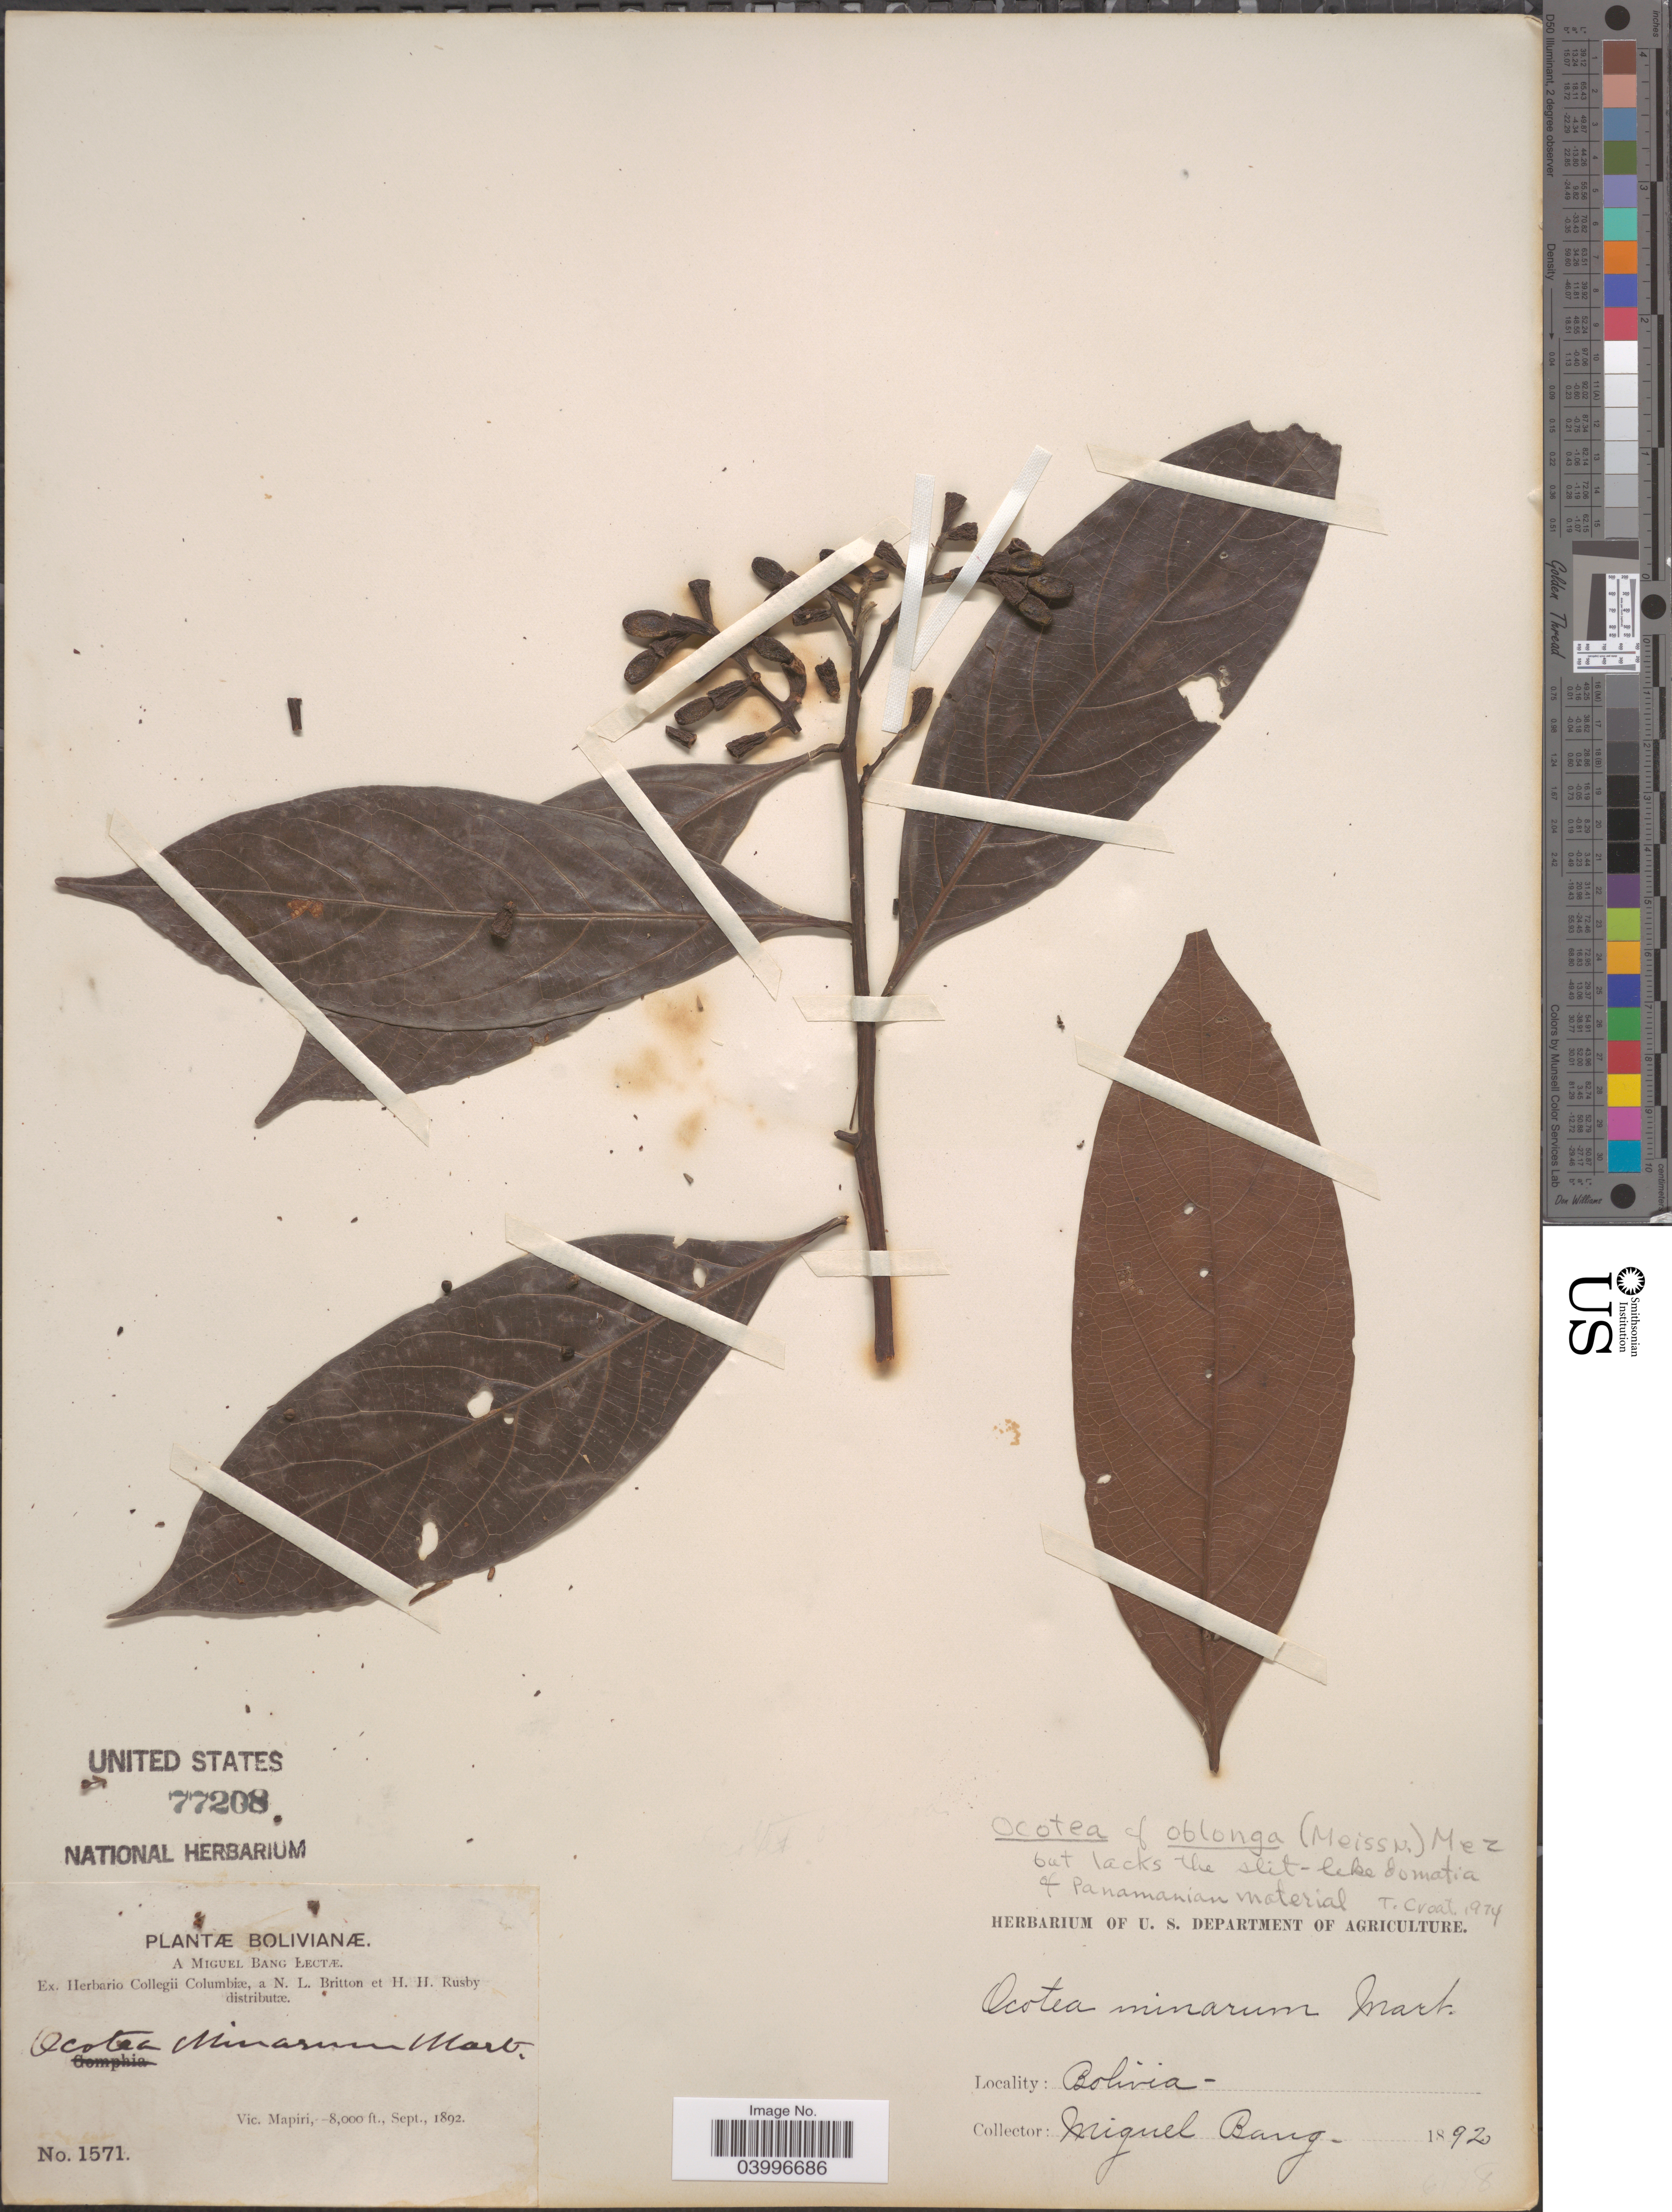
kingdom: Plantae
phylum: Tracheophyta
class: Magnoliopsida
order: Laurales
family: Lauraceae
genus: Ocotea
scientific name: Ocotea oblonga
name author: (Meisn.) Mez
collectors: M. Bang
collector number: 1571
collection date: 1892-09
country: Bolivia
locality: Vic. Mapiri.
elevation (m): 2438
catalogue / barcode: US 77208